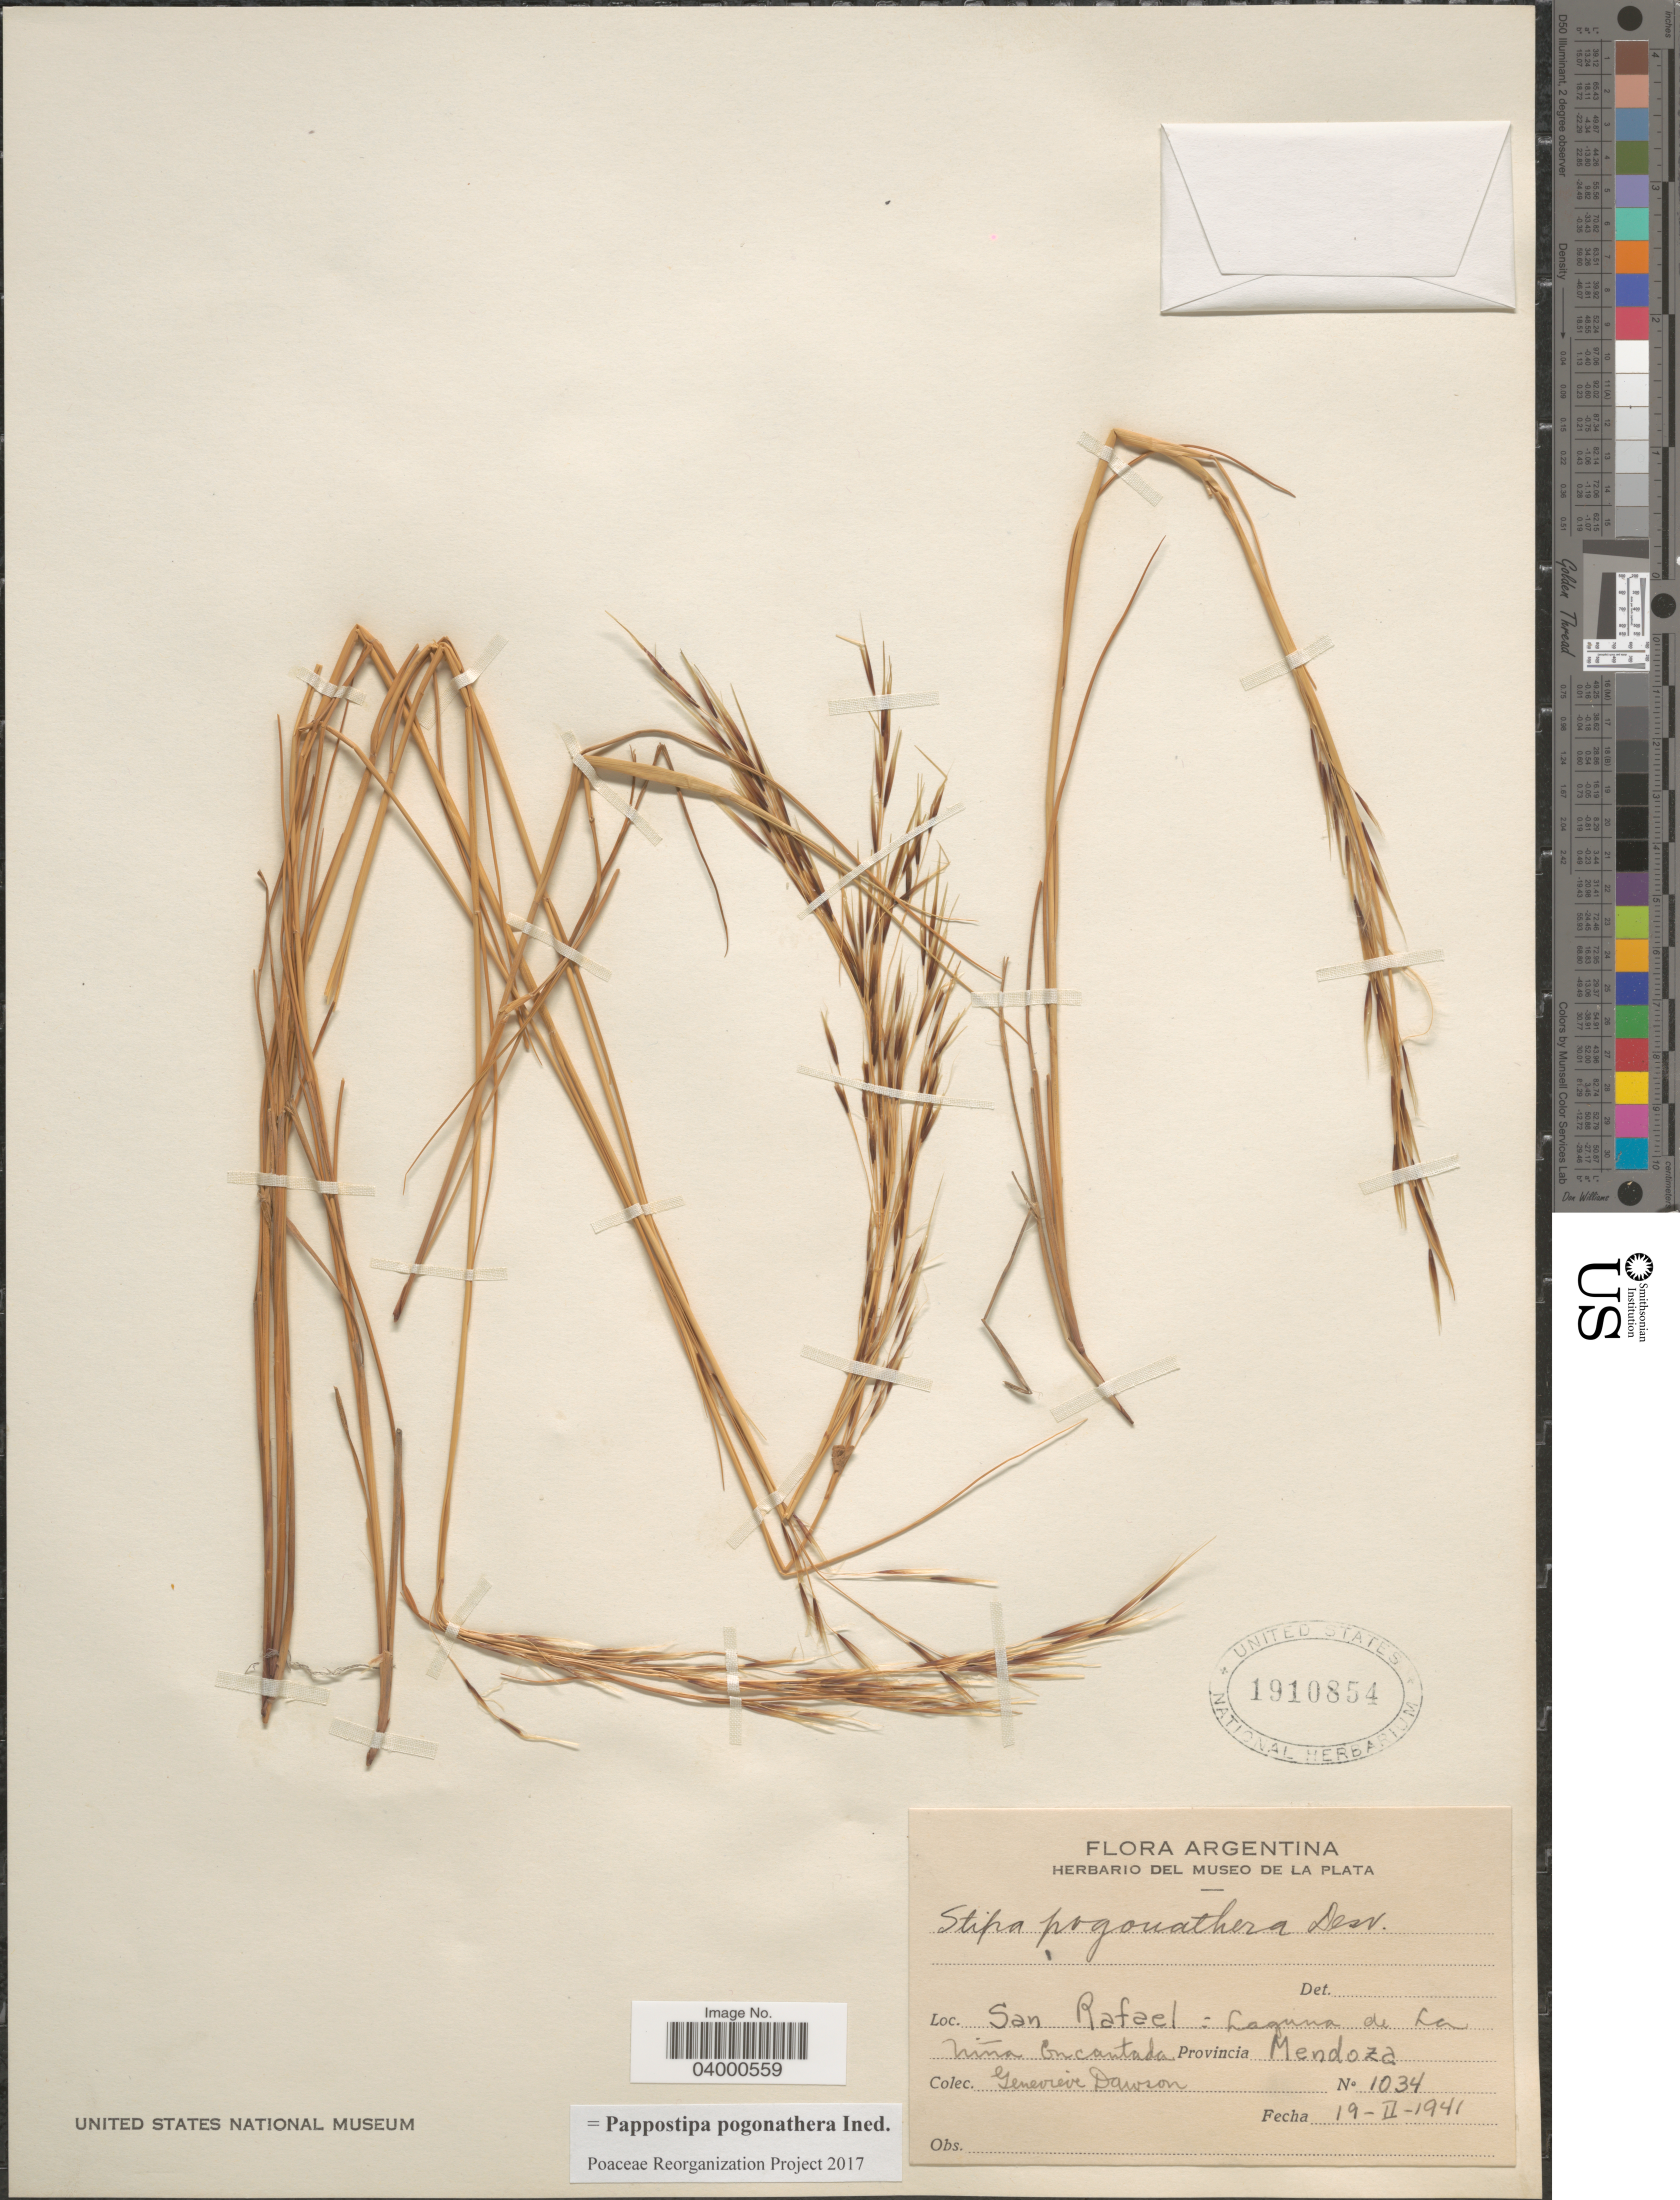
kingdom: Plantae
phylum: Tracheophyta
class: Liliopsida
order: Poales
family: Poaceae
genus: Pappostipa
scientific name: Pappostipa pogonathera ined.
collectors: G. Dawson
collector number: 1034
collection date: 1941-02-19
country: Argentina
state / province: Mendoza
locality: San Rafael: Laguna de La Niña Encantada.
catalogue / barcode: US 1910854